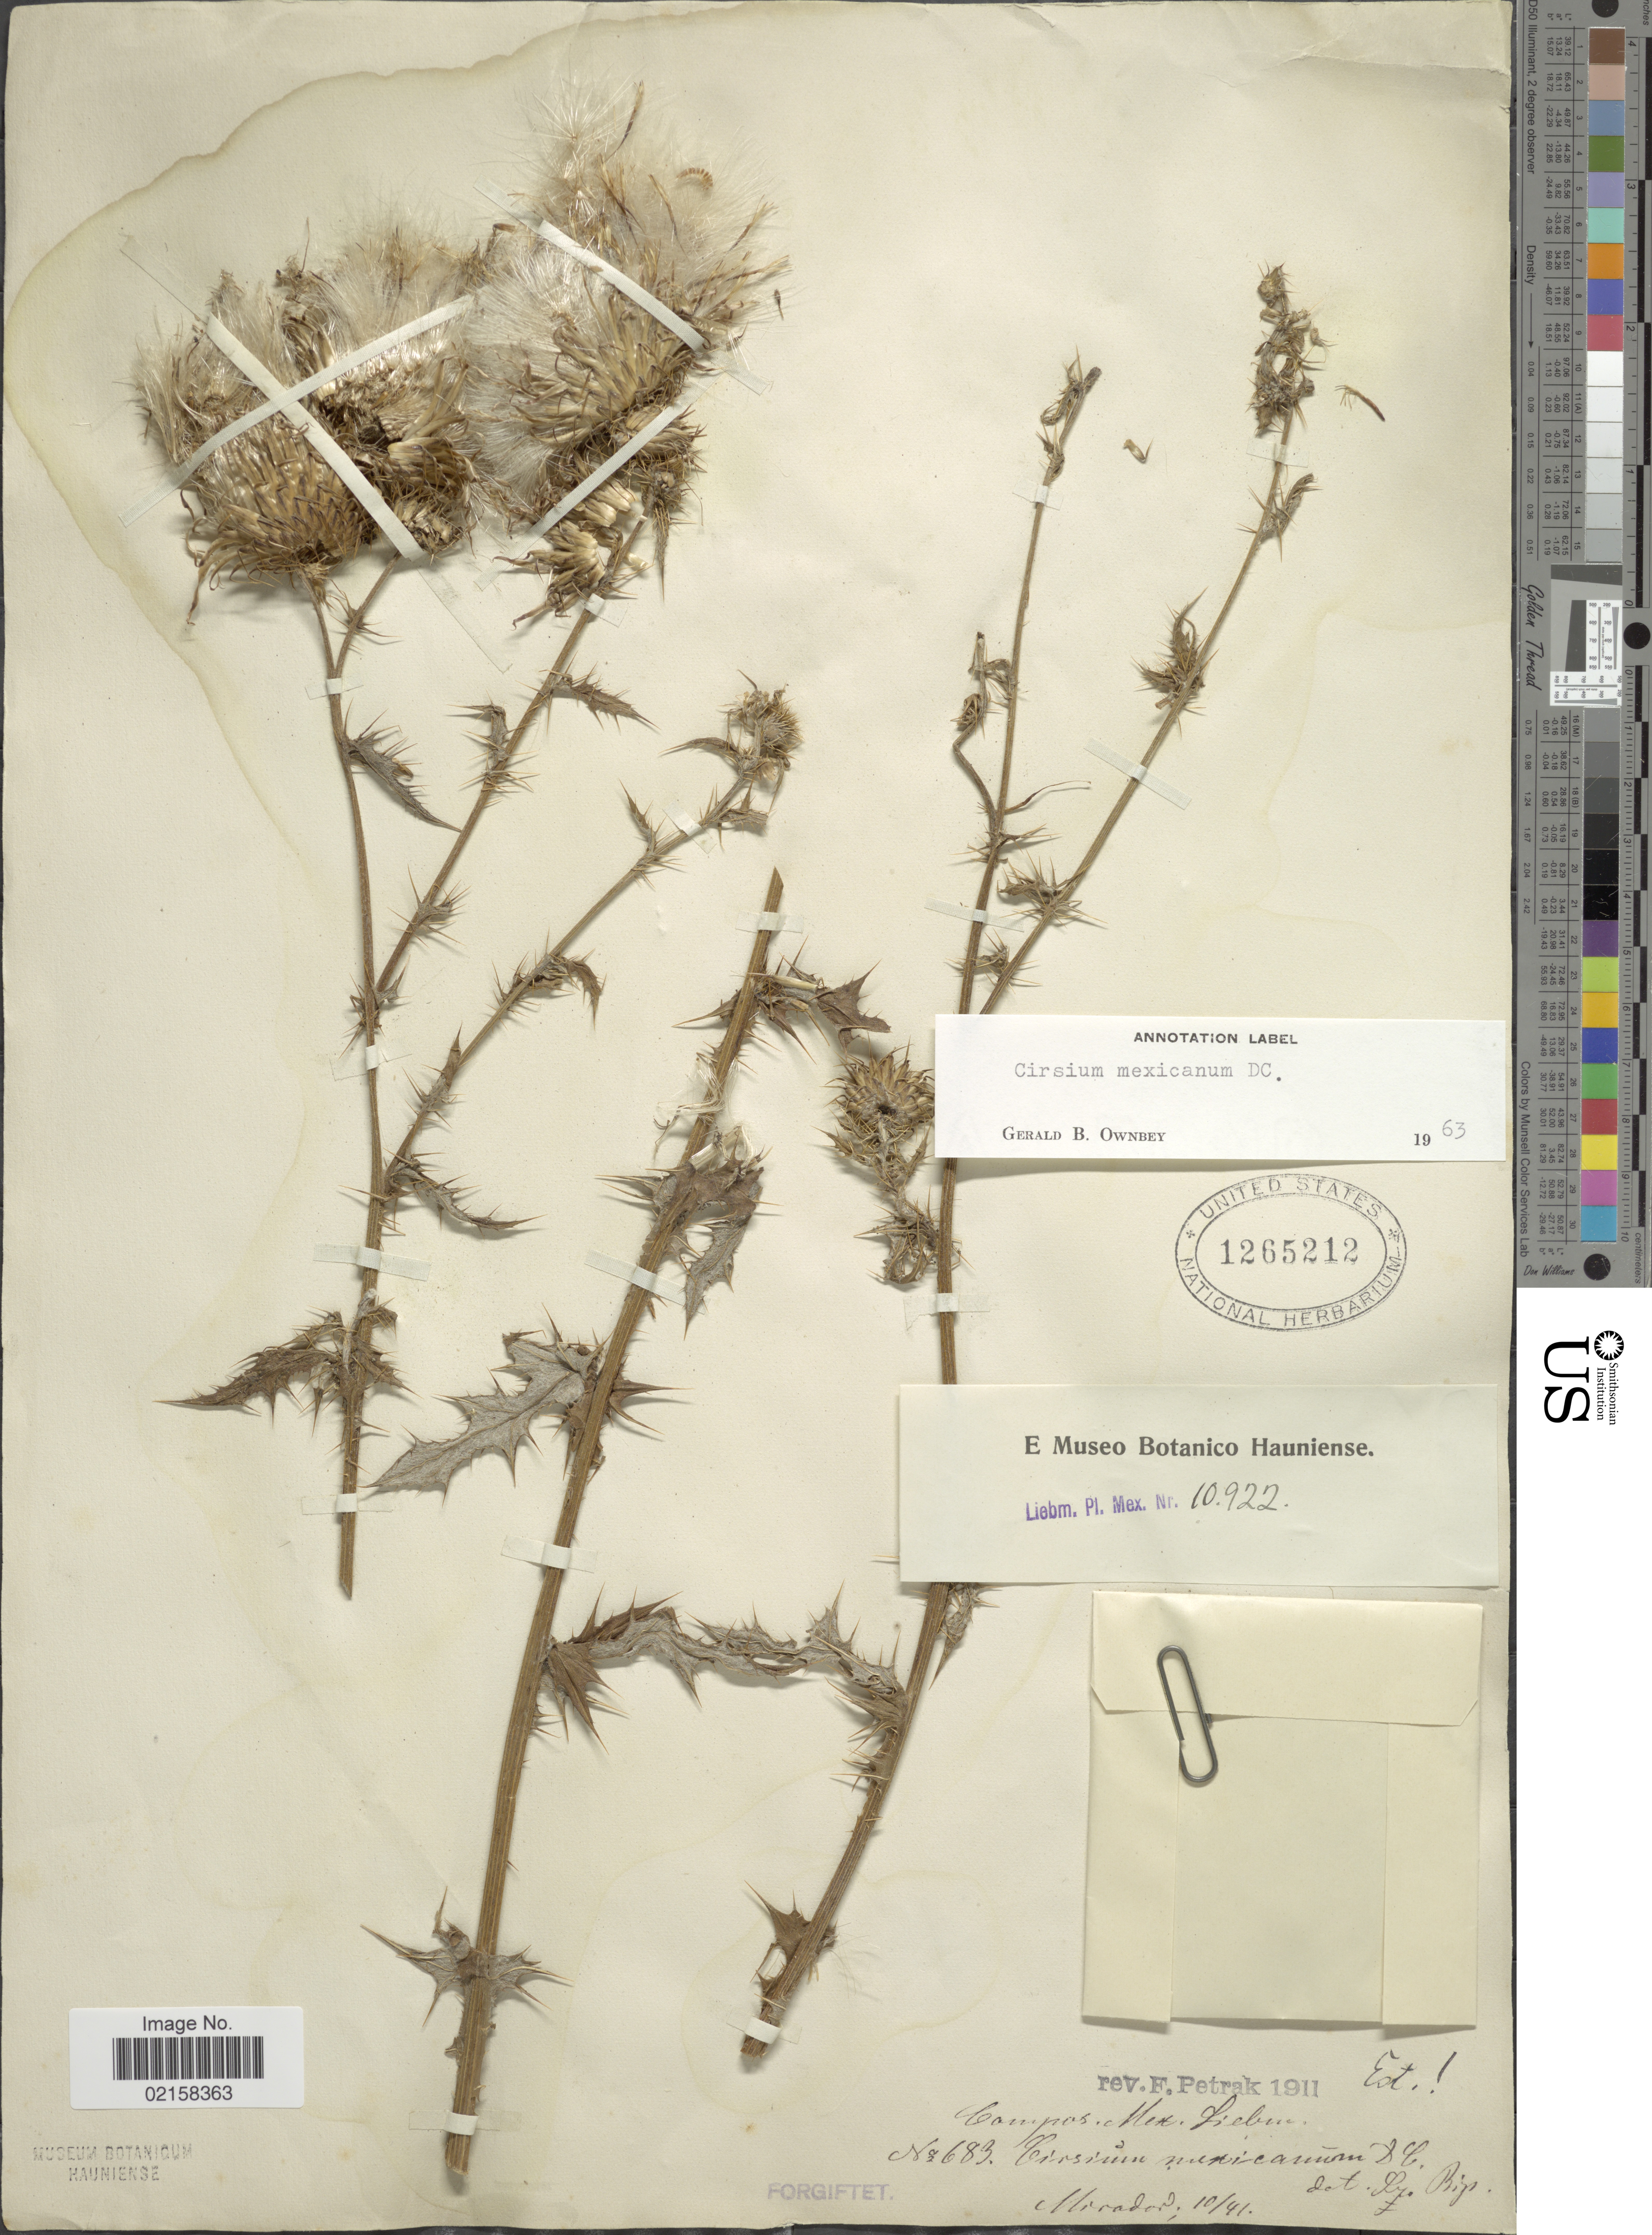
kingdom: Plantae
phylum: Tracheophyta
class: Magnoliopsida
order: Asterales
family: Asteraceae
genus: Cirsium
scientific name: Cirsium mexicanum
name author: DC.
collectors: Liebmann, --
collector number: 683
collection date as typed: Transcribed d/m/y: /10/41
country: Mexico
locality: Mirador.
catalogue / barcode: US 1265212